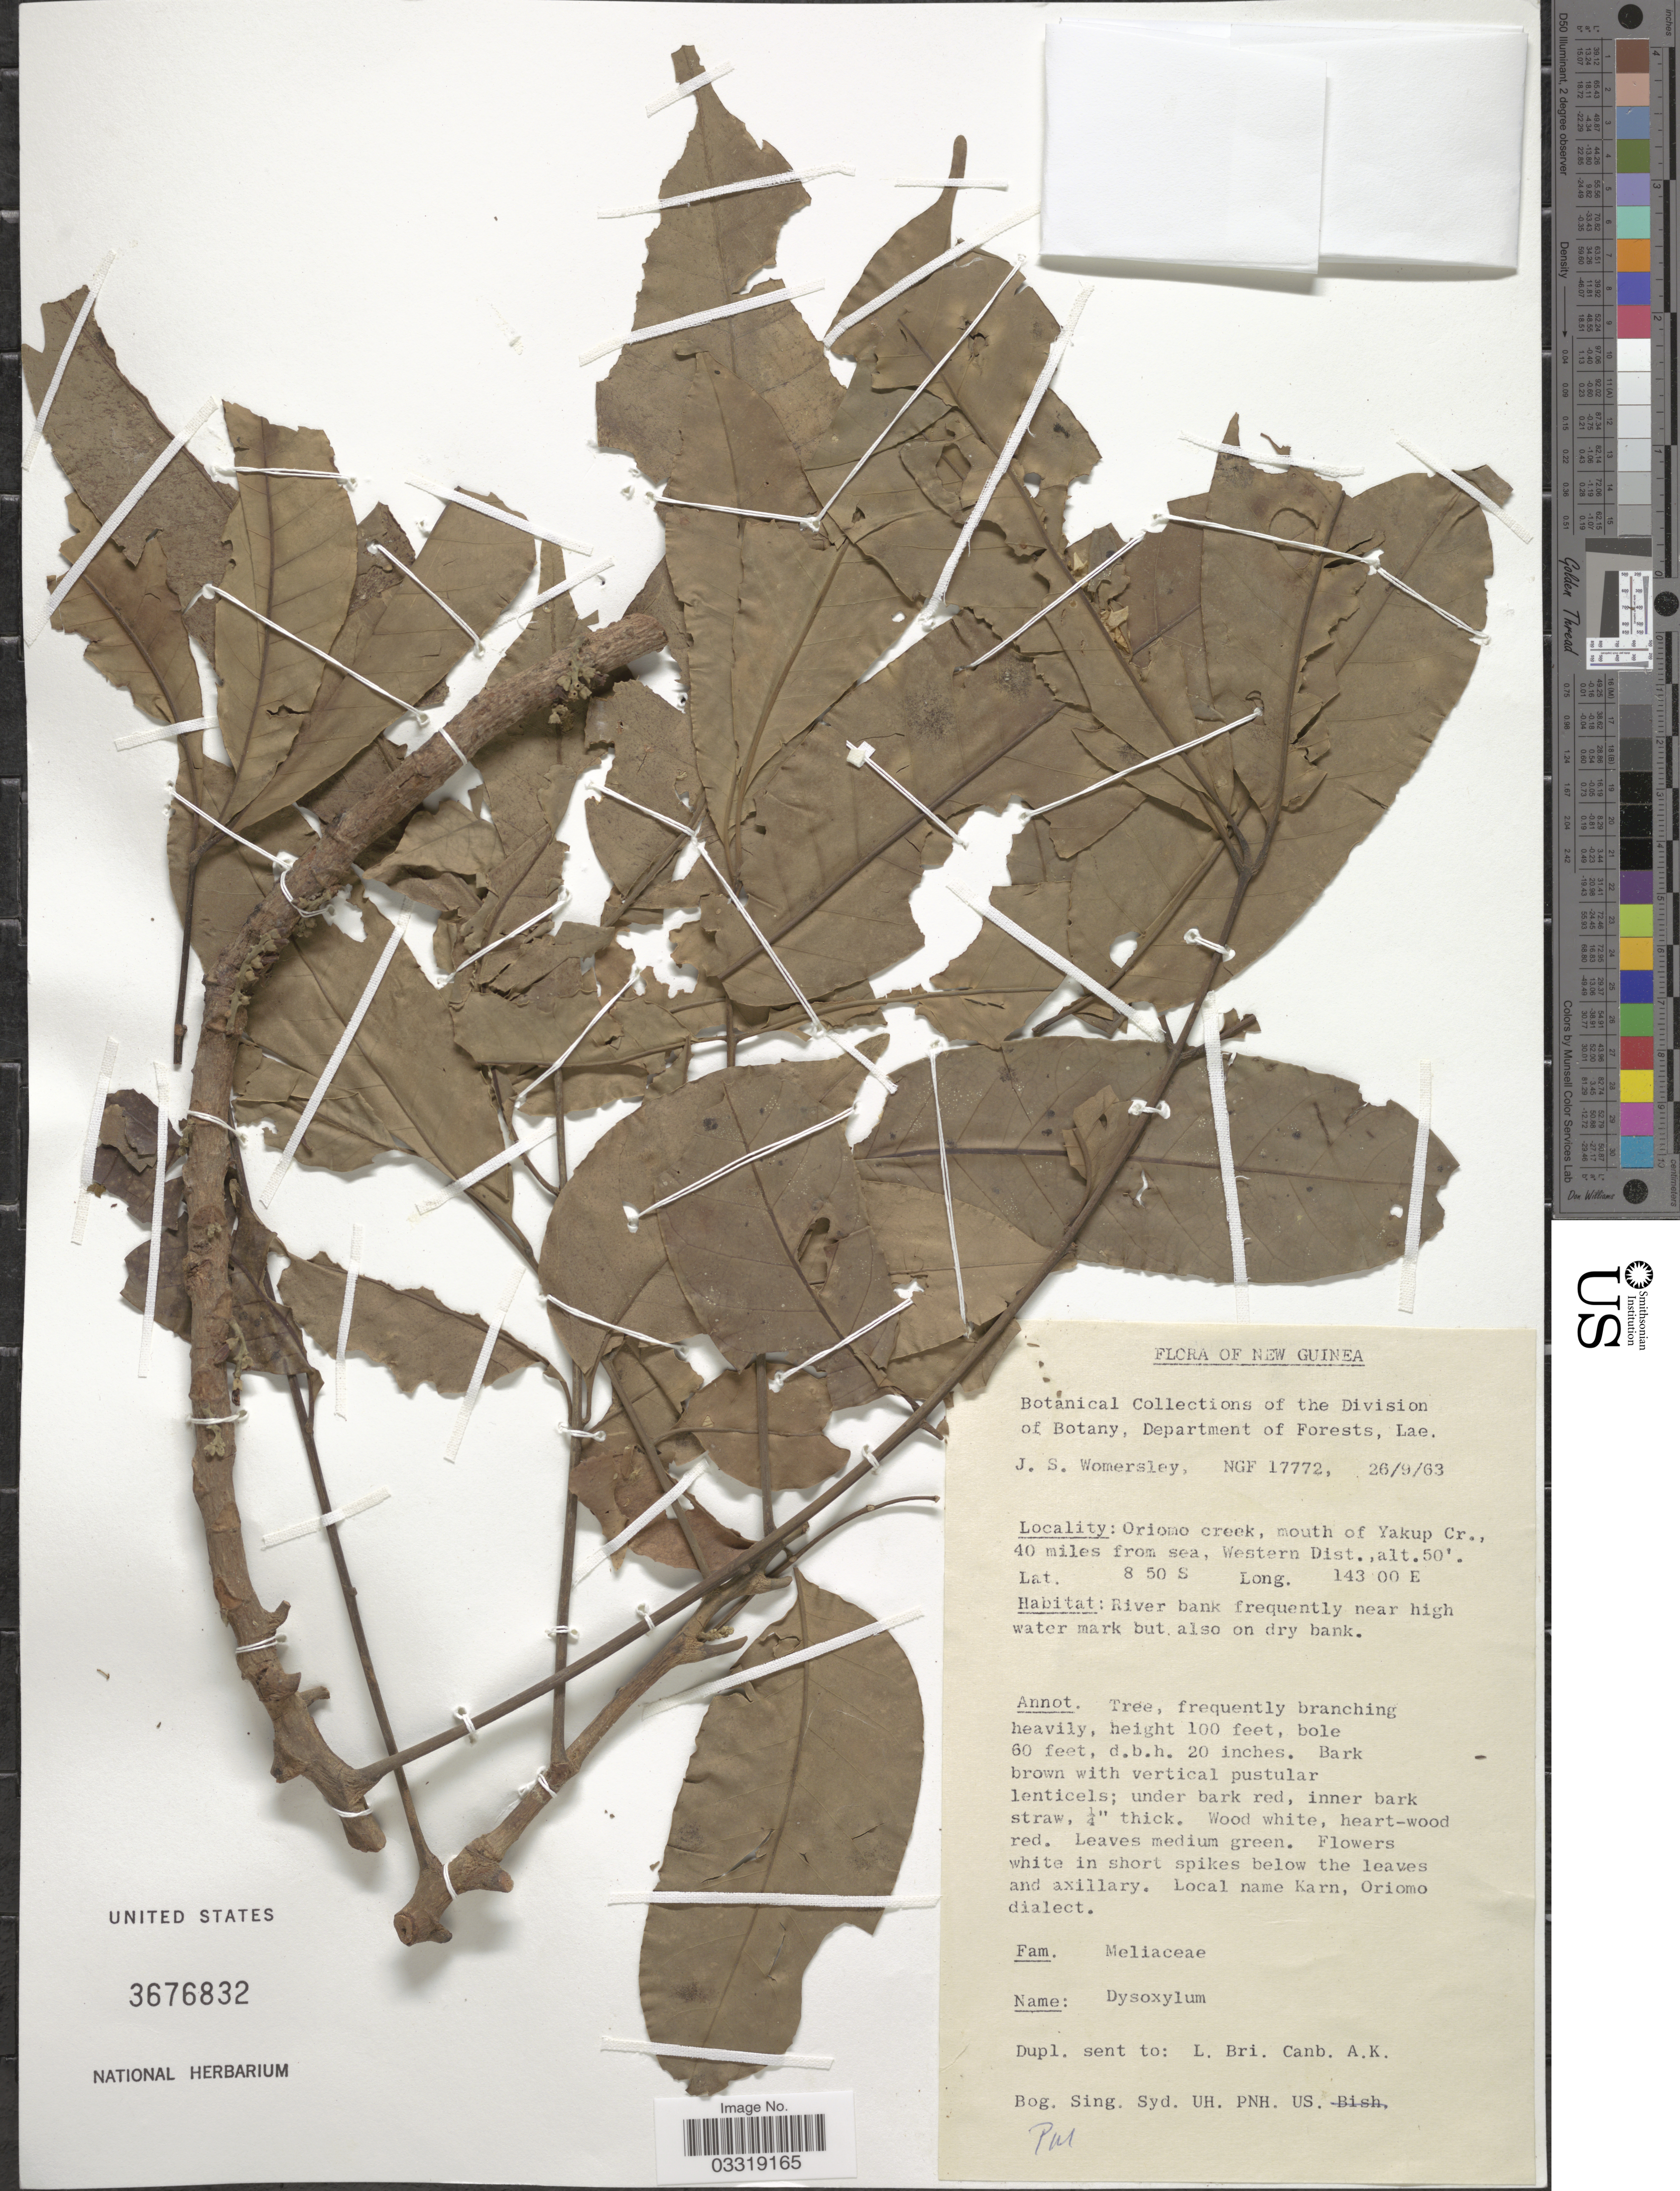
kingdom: Plantae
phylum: Tracheophyta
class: Magnoliopsida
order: Sapindales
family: Meliaceae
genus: Didymocheton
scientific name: Didymocheton pettigrewianus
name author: (F.M. Bailey) Hauenschild & Holzmeyer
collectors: J. S. Womersley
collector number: NGF 17772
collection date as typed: Transcribed d/m/y: 26/9/63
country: Papua New Guinea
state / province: Manus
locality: New Guinea. Oriomo creek, mouth of Yakup Cr., 40 miles from sea, Western Dist.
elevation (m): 15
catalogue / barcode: US 3676832